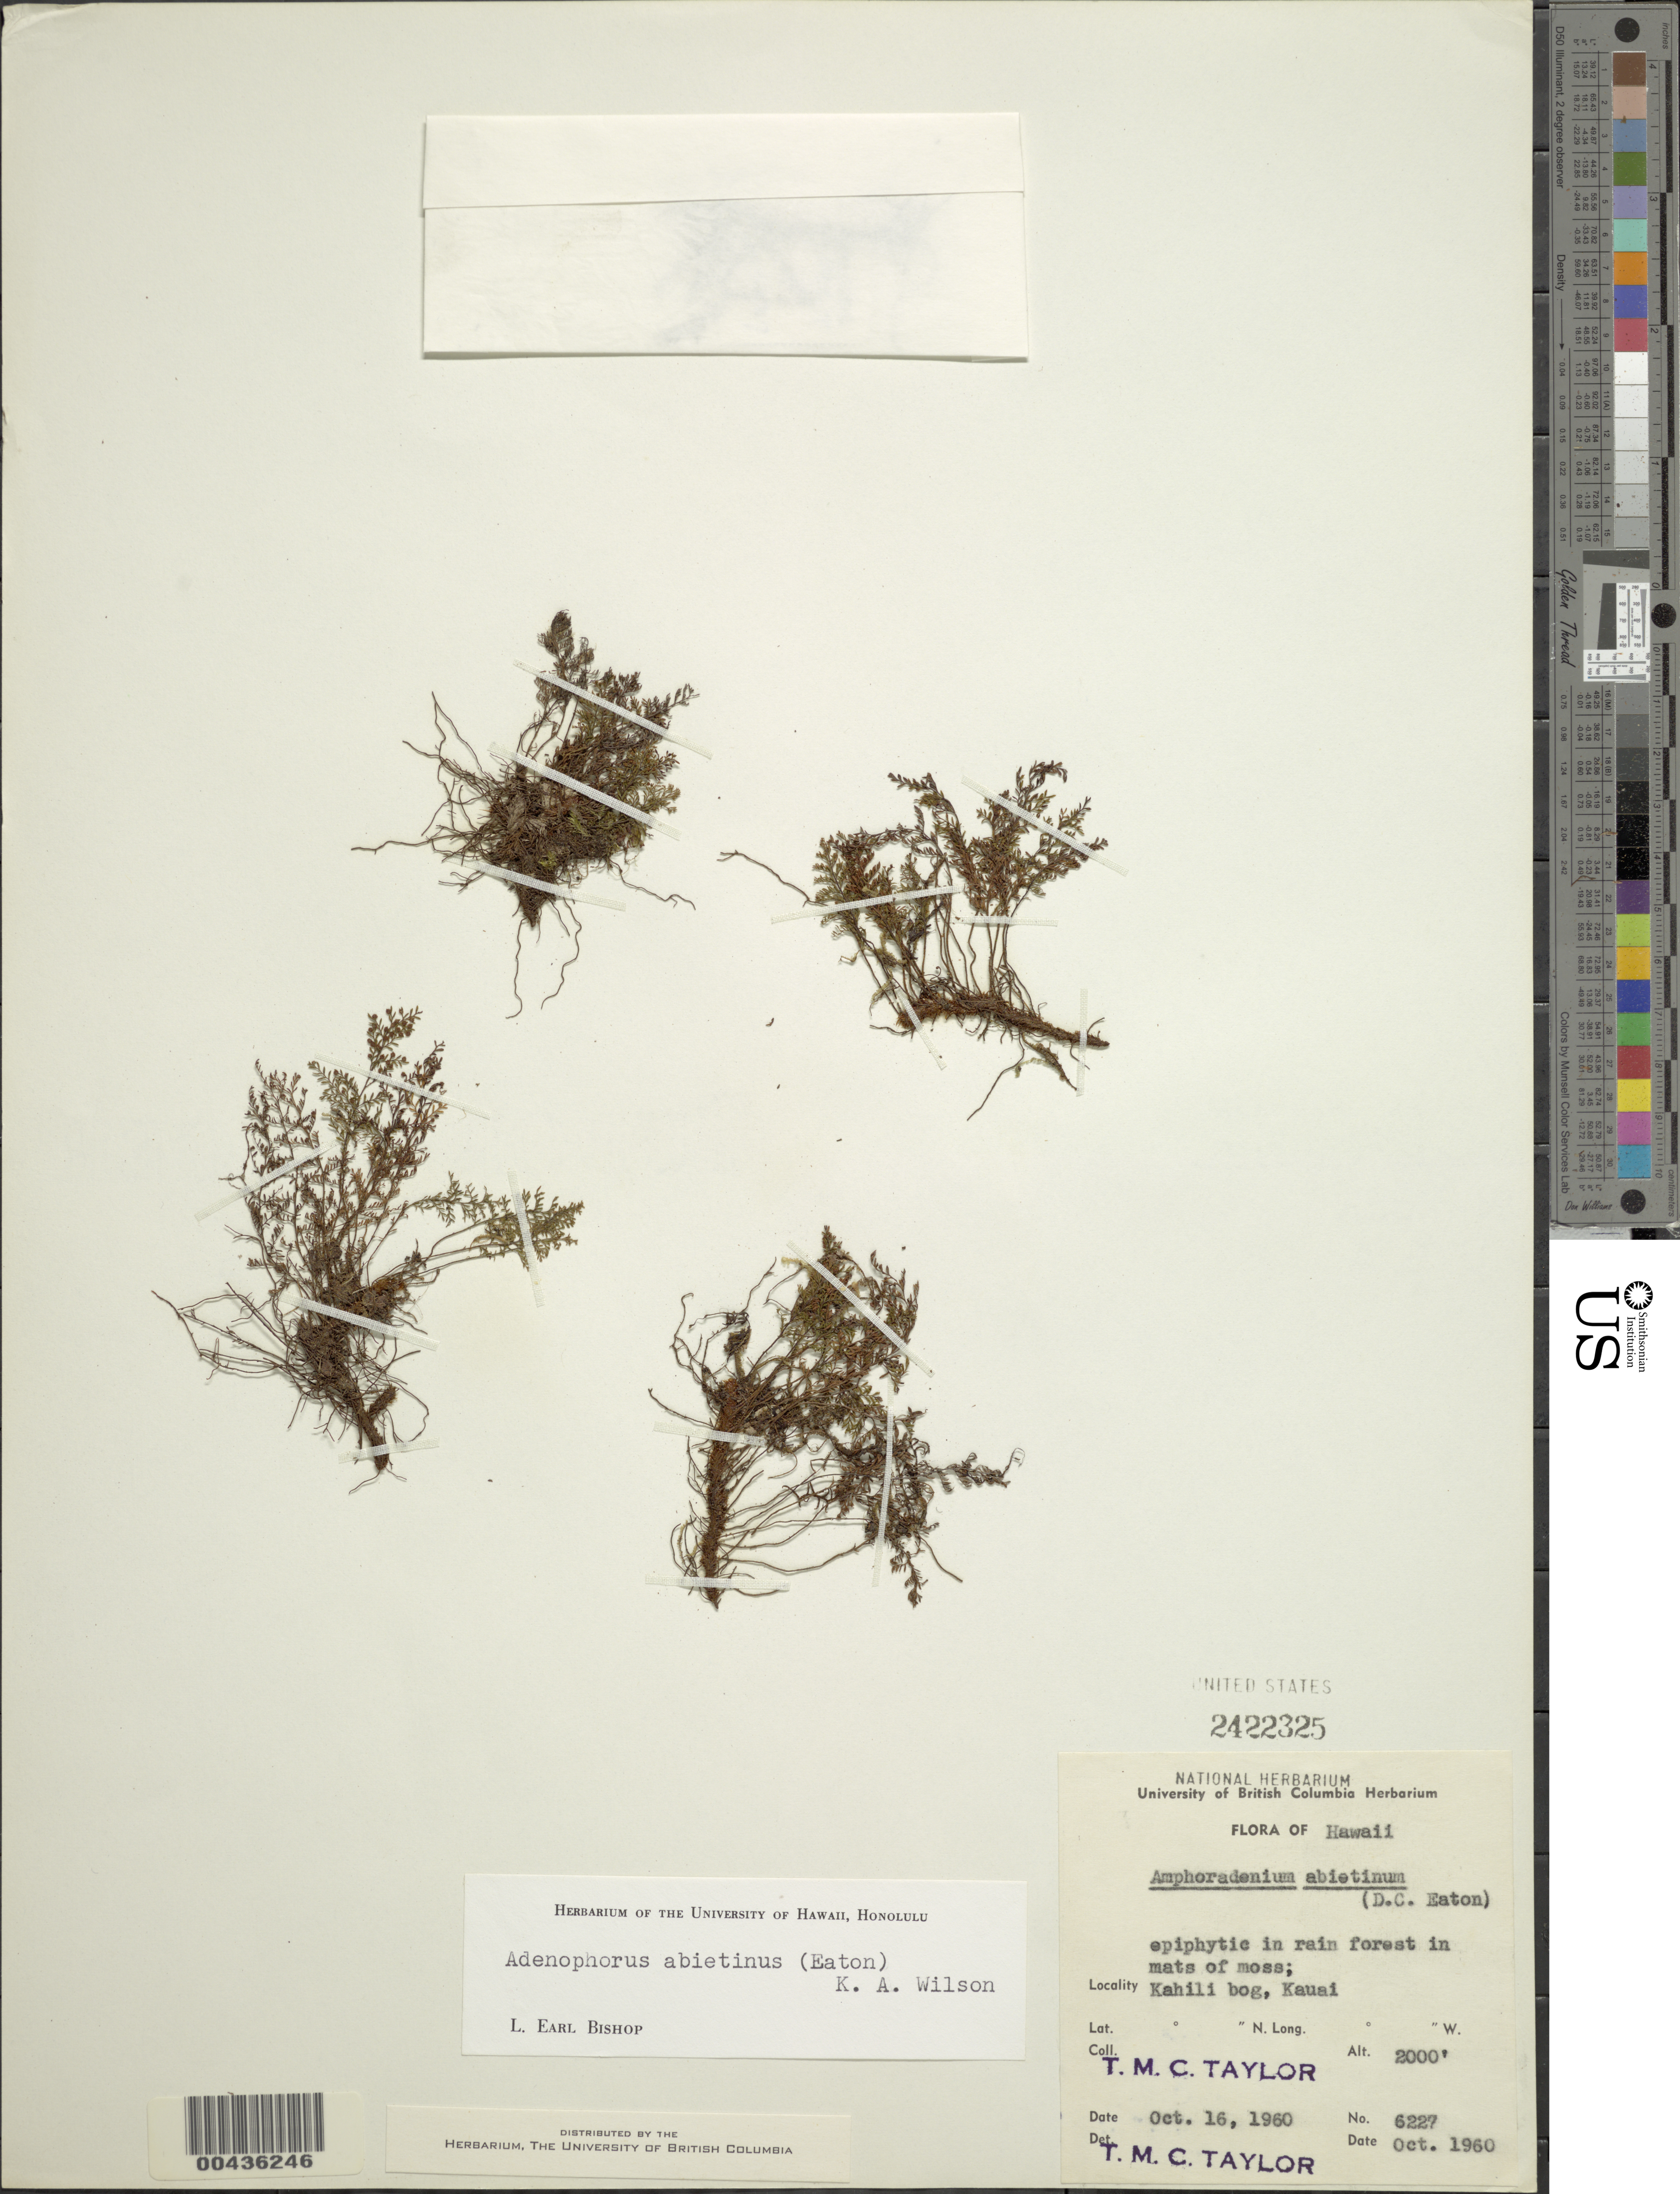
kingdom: Plantae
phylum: Tracheophyta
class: Polypodiopsida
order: Polypodiales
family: Polypodiaceae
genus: Adenophorus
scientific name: Adenophorus abietinus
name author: (D.C. Eaton) K.A. Wilson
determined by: Taylor, T. M. C.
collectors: T. M. C. Taylor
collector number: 6227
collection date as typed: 16 Oct 1960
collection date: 1960-10-16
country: United States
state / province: Hawaii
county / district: Maui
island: Kaua'i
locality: Kahili bog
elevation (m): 610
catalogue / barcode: US 2422325